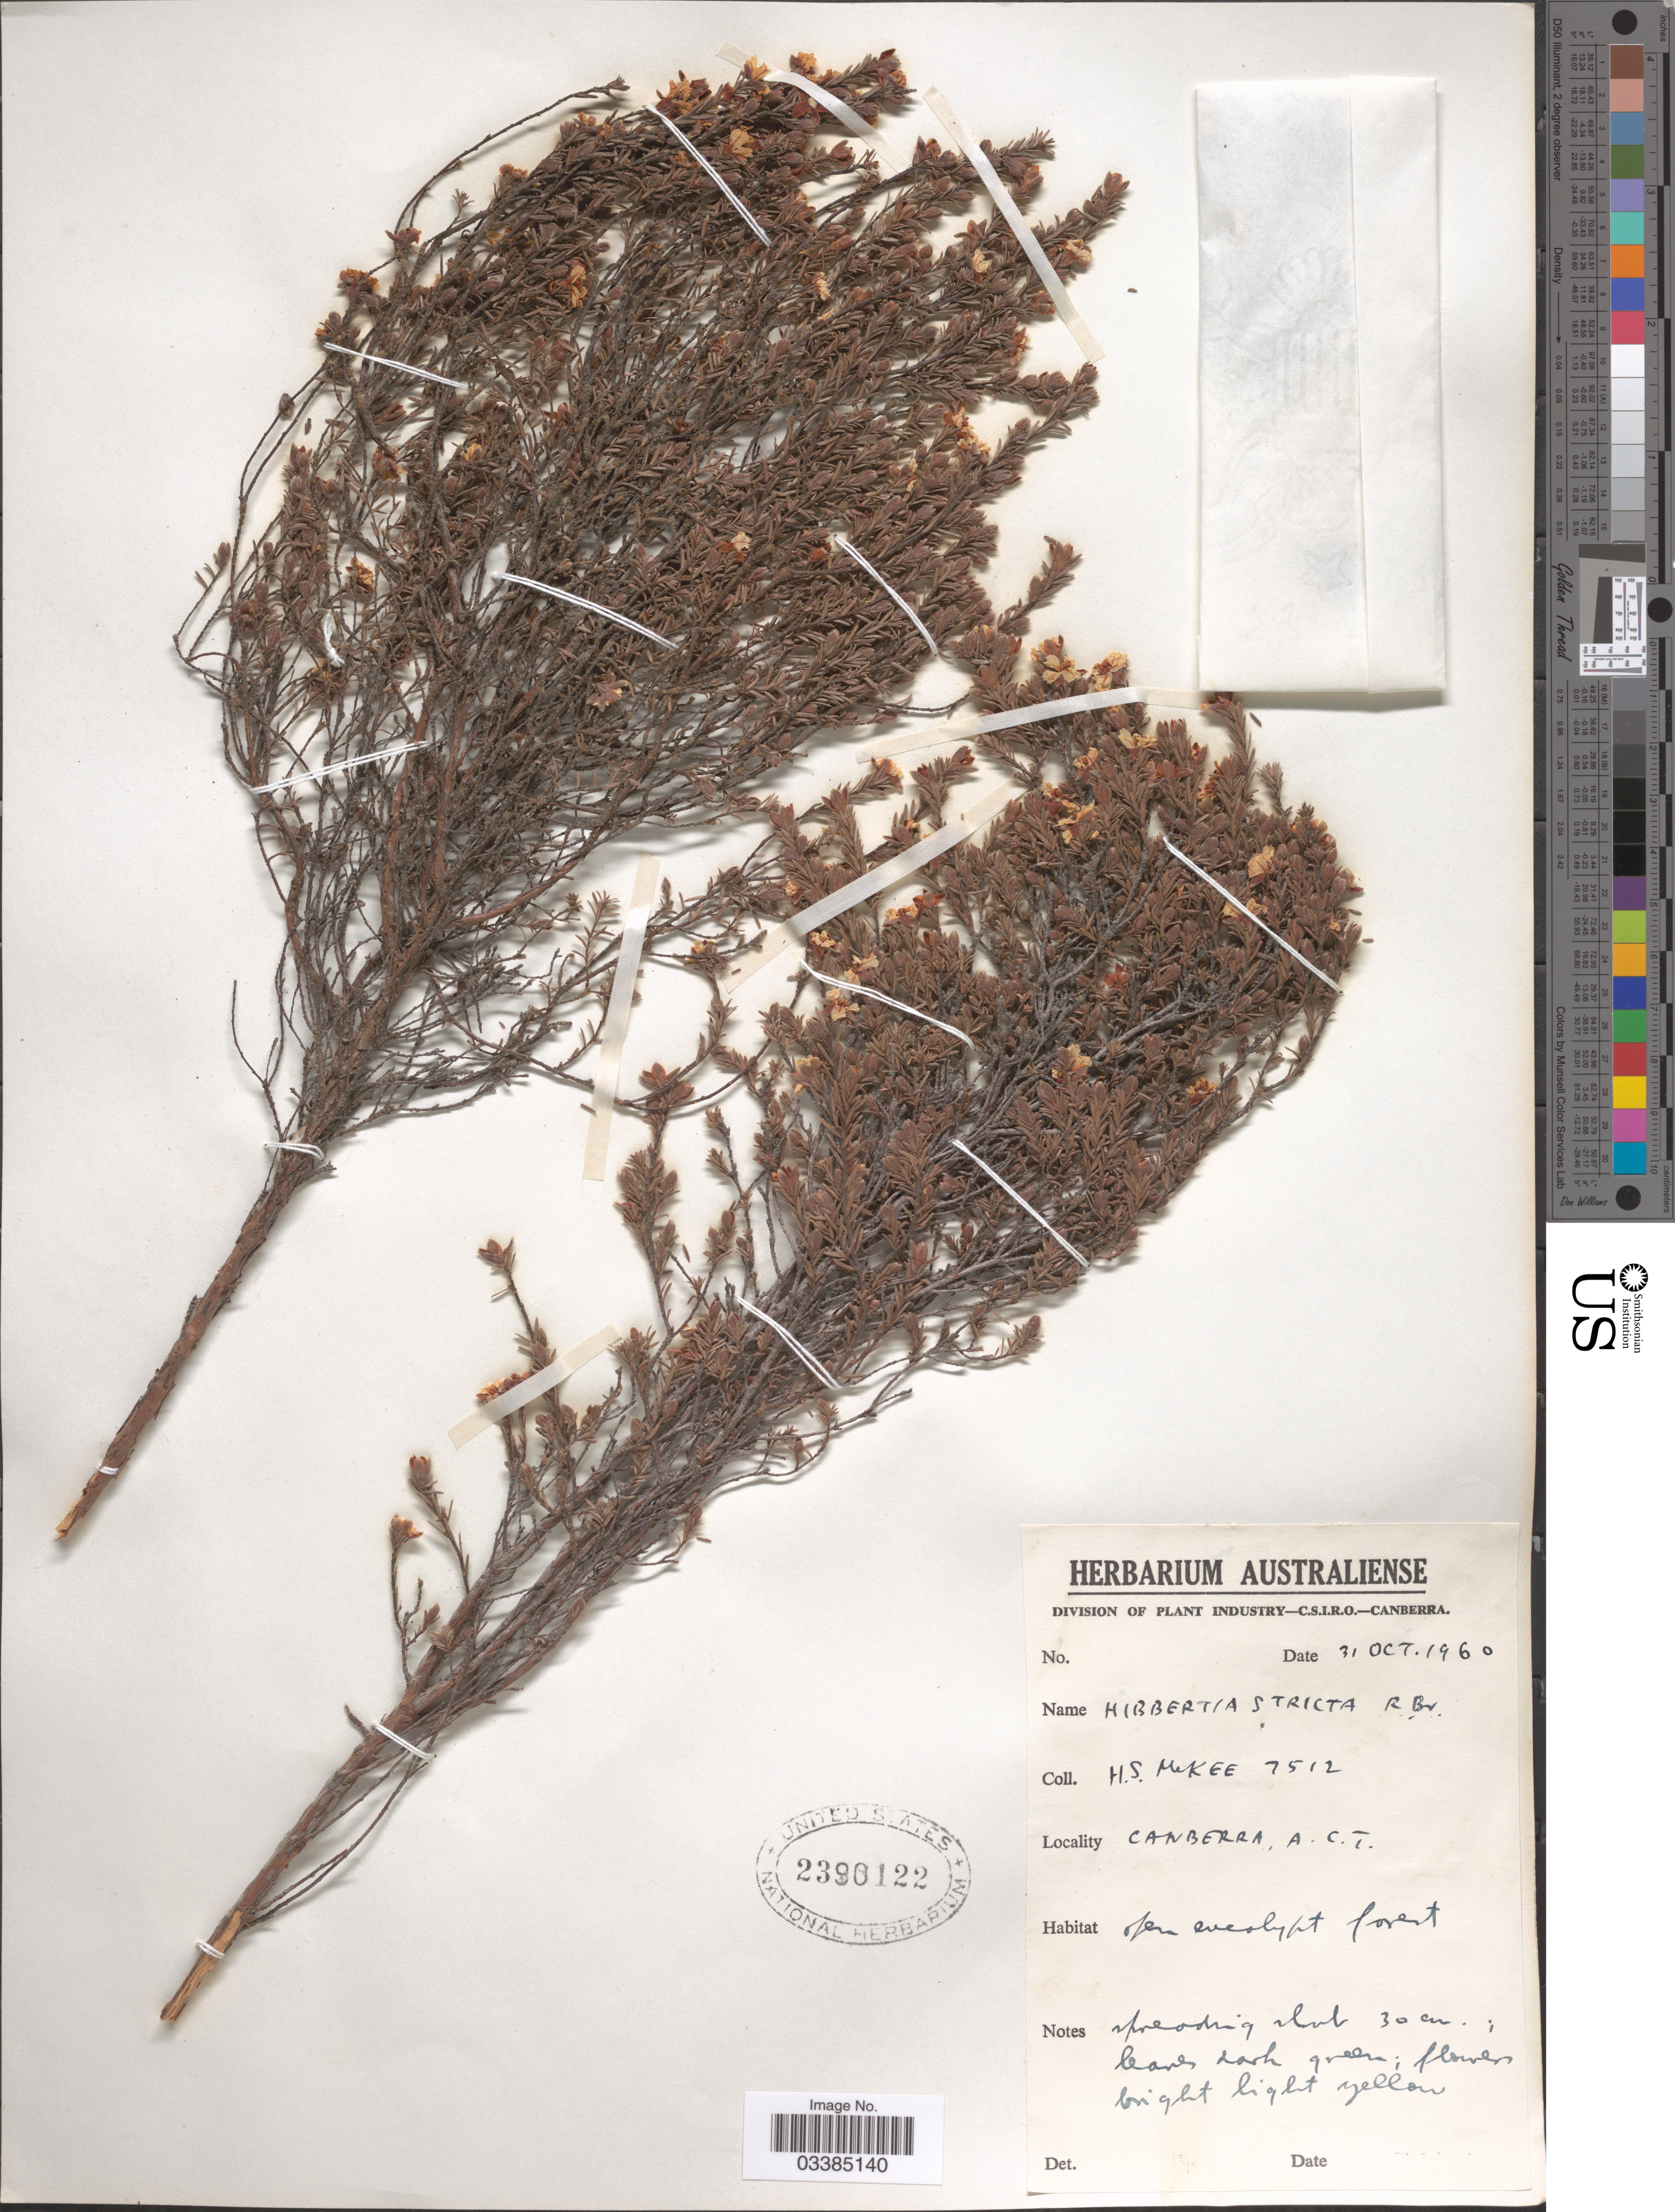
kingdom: Plantae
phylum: Tracheophyta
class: Magnoliopsida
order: Dilleniales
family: Dilleniaceae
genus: Hibbertia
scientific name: Hibbertia stricta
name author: R. Br. ex DC.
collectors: H. S. McKee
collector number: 7512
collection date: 1960-10-31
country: Australia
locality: Canberra, A.C.T.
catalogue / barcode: US 2390122